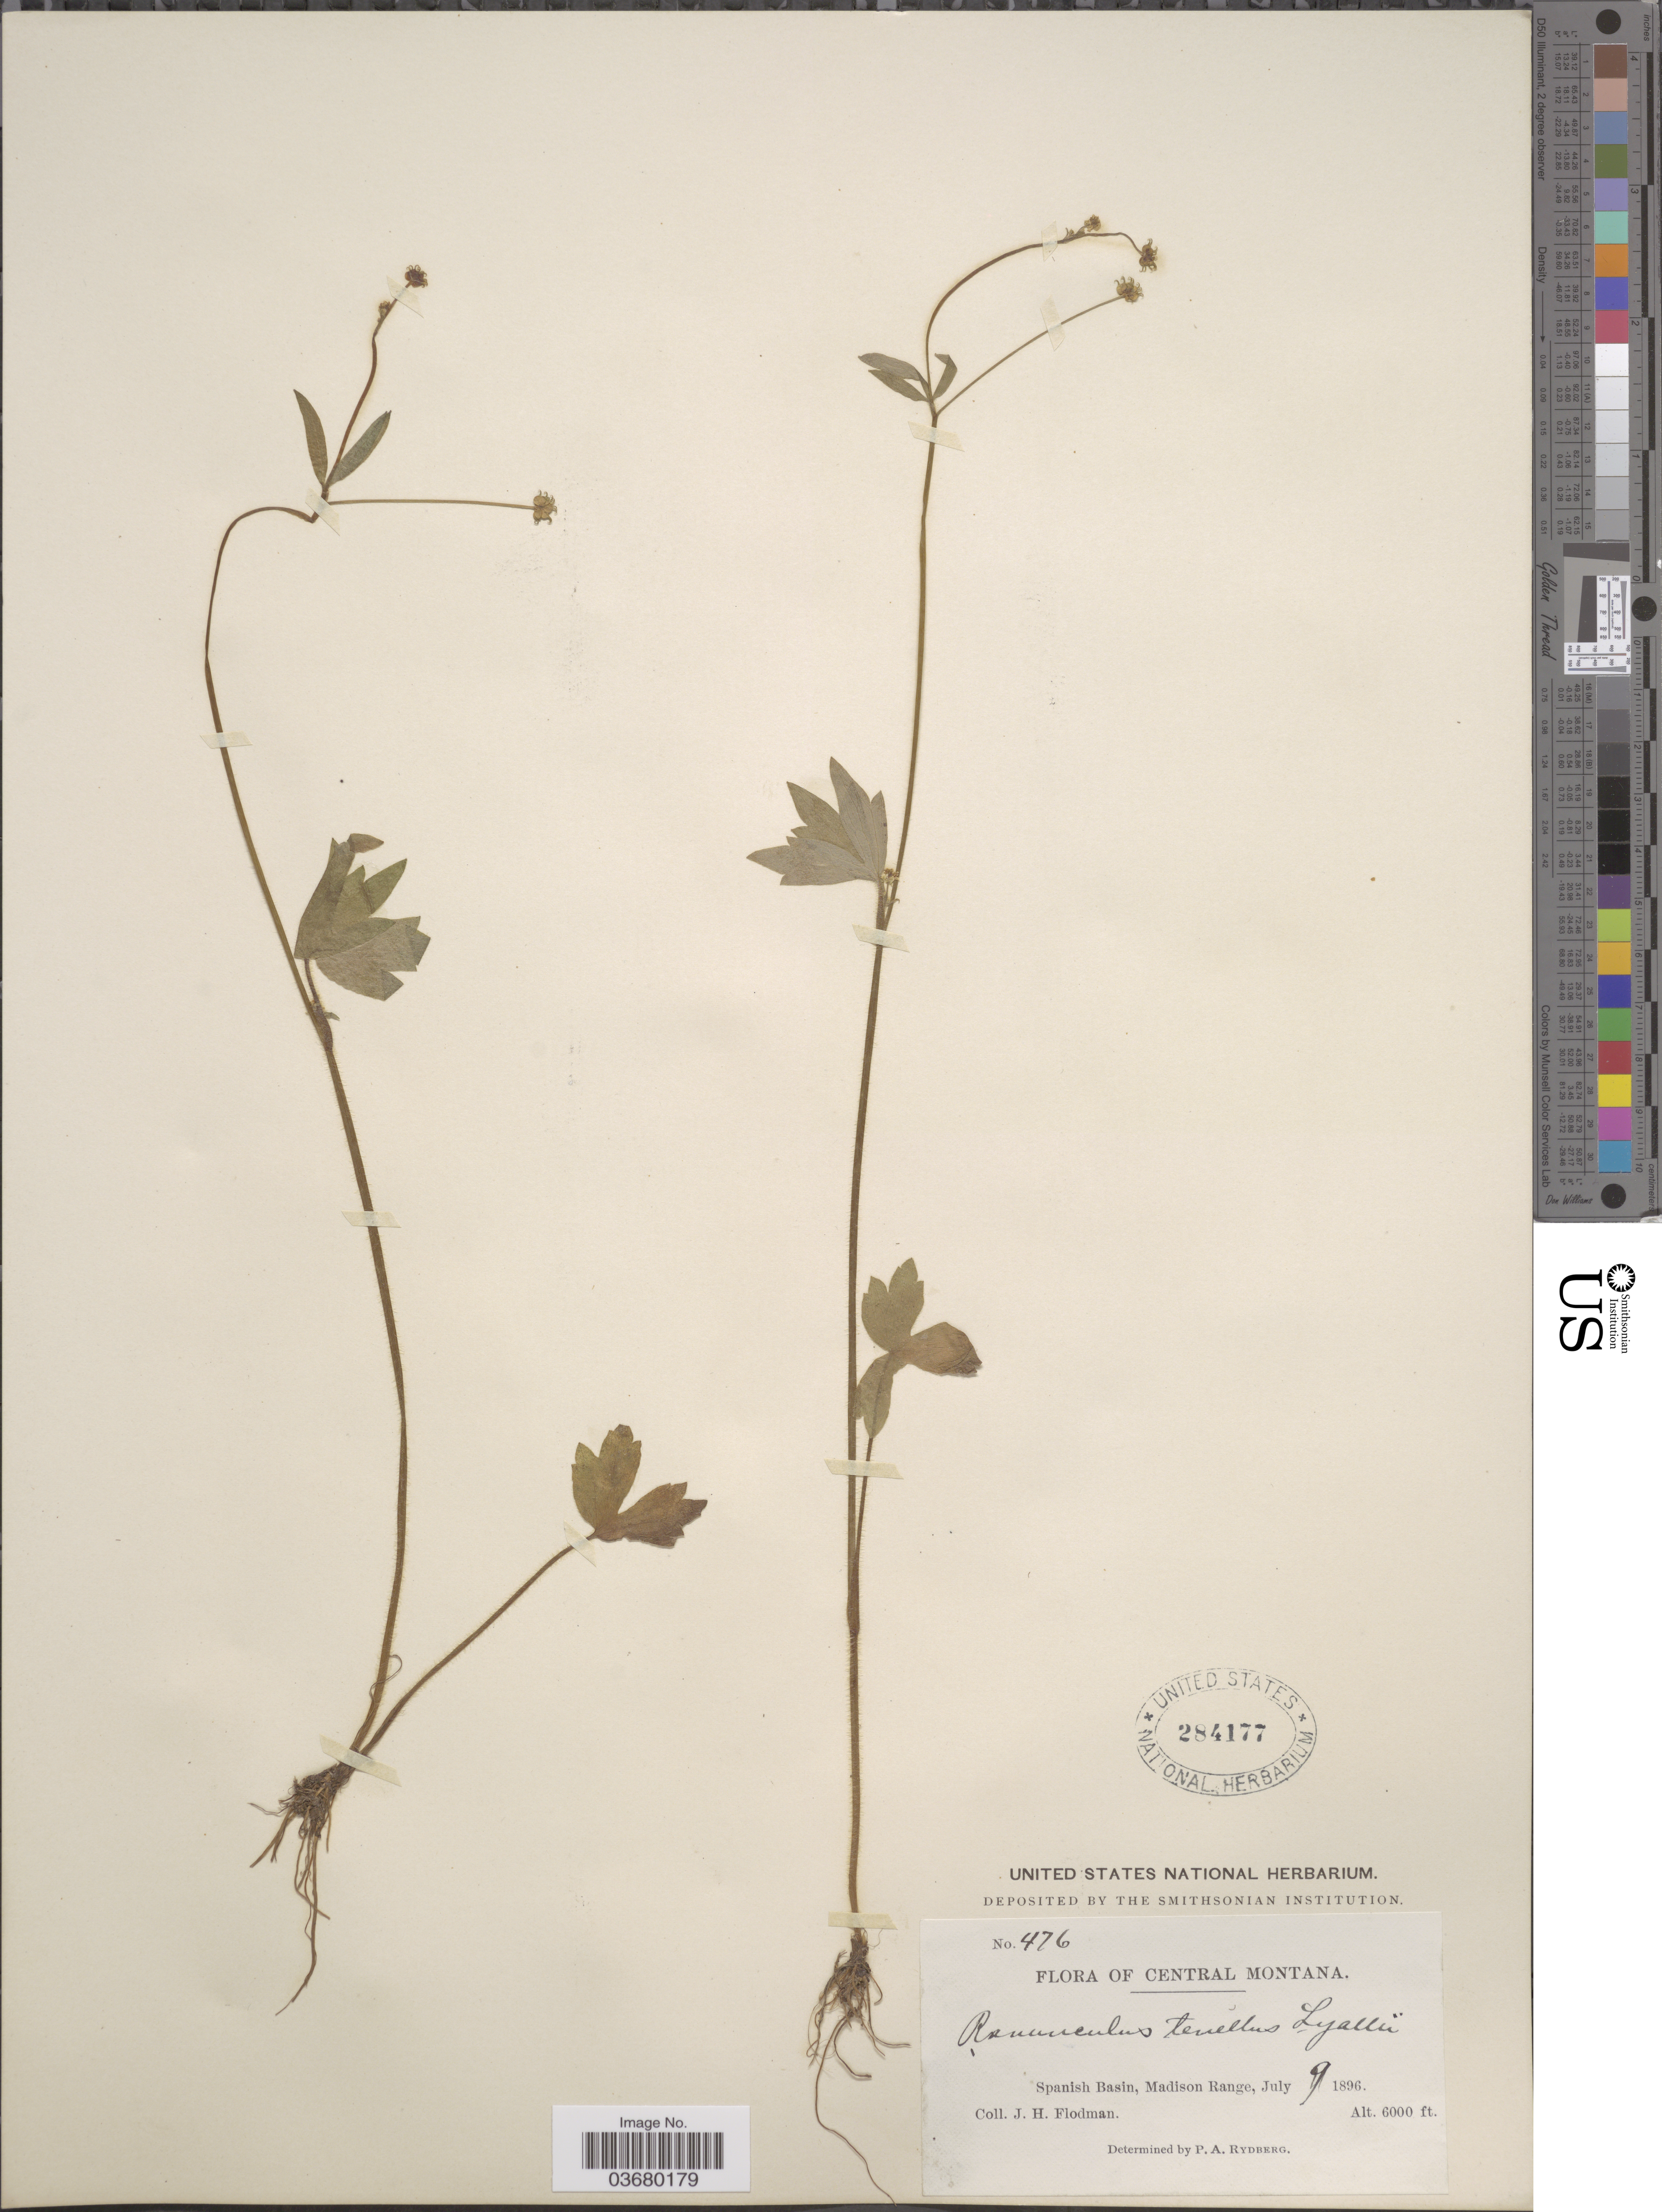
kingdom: Plantae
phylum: Tracheophyta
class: Magnoliopsida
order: Ranunculales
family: Ranunculaceae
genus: Ranunculus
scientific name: Ranunculus bongardii var. tenellus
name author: (A. Gray) Greene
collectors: J. Flodman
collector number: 476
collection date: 1896-07-09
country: United States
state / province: Montana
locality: Central Montana. Spanish Basin, Madison Range.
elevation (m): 1829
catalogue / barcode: US 284177